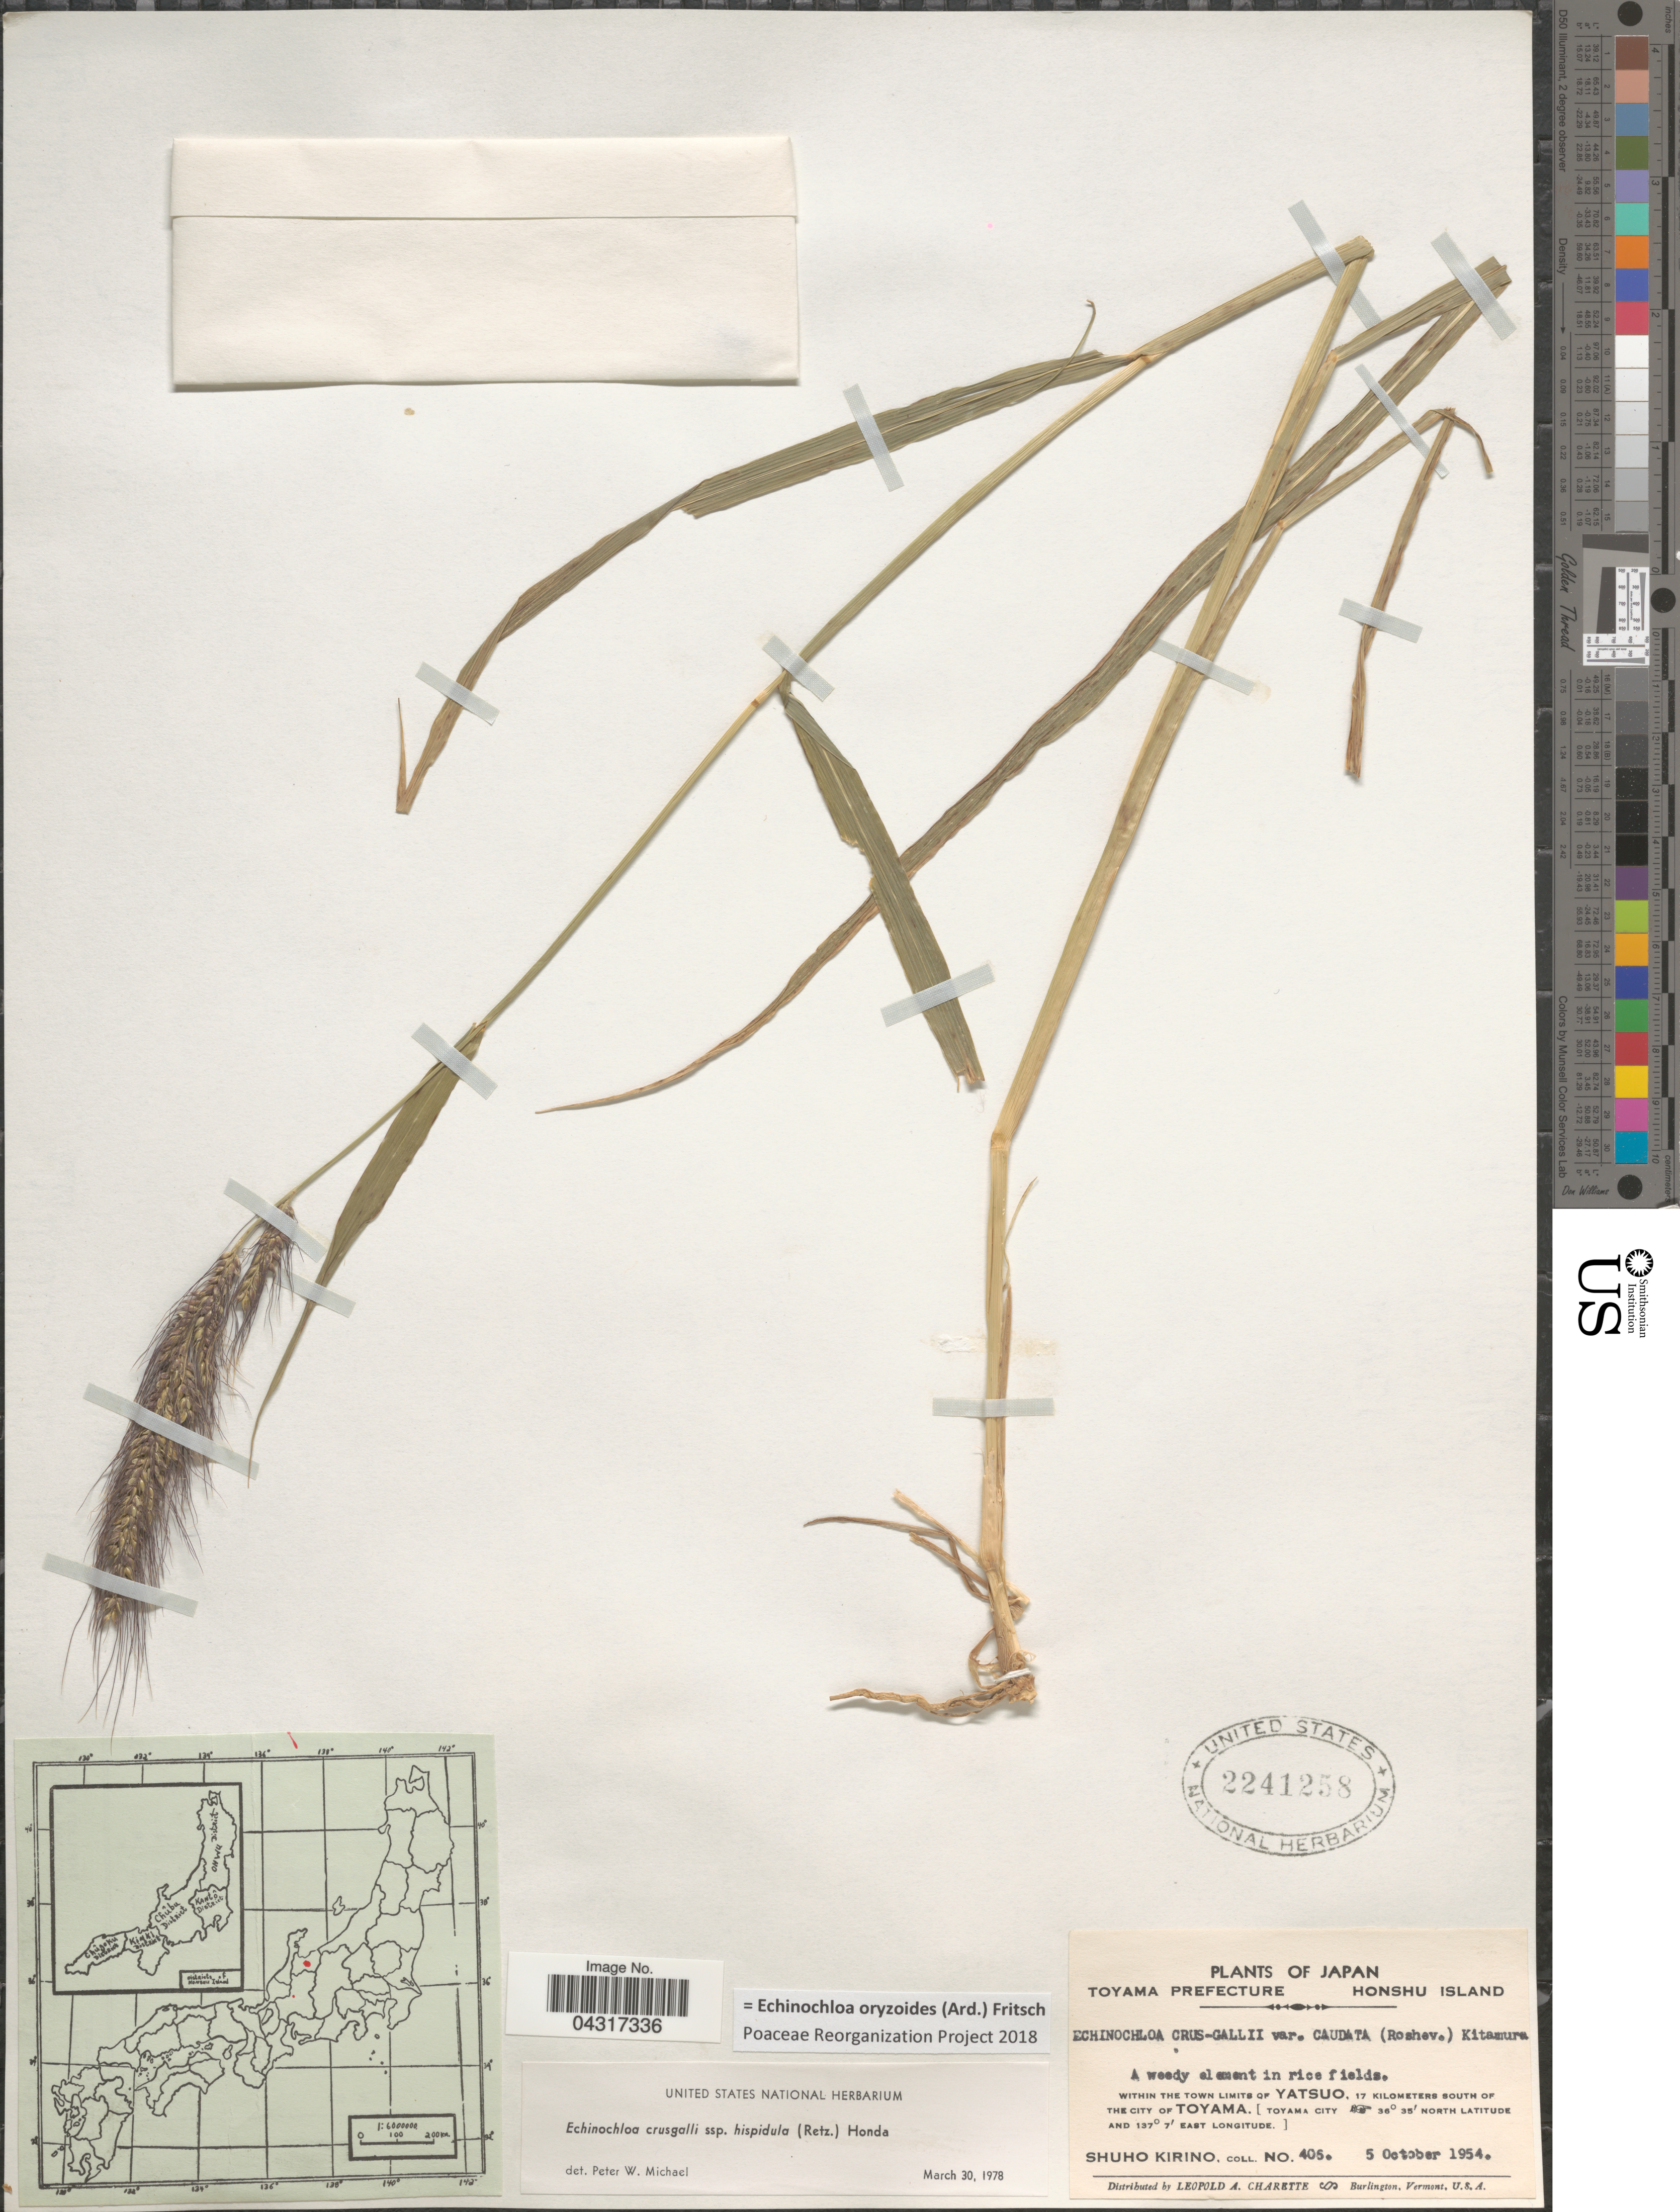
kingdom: Plantae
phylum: Tracheophyta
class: Liliopsida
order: Poales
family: Poaceae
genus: Echinochloa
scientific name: Echinochloa oryzoides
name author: (Ard.) Fritsch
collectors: S. Kirino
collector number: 405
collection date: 1954-10-05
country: Japan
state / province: Toyama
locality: Toyama Prefecture. Honshu Island. Within the town limits of Yatsuo, 17 kilometers south of the city of Toyama. [Toyama City].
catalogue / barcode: US 2241258